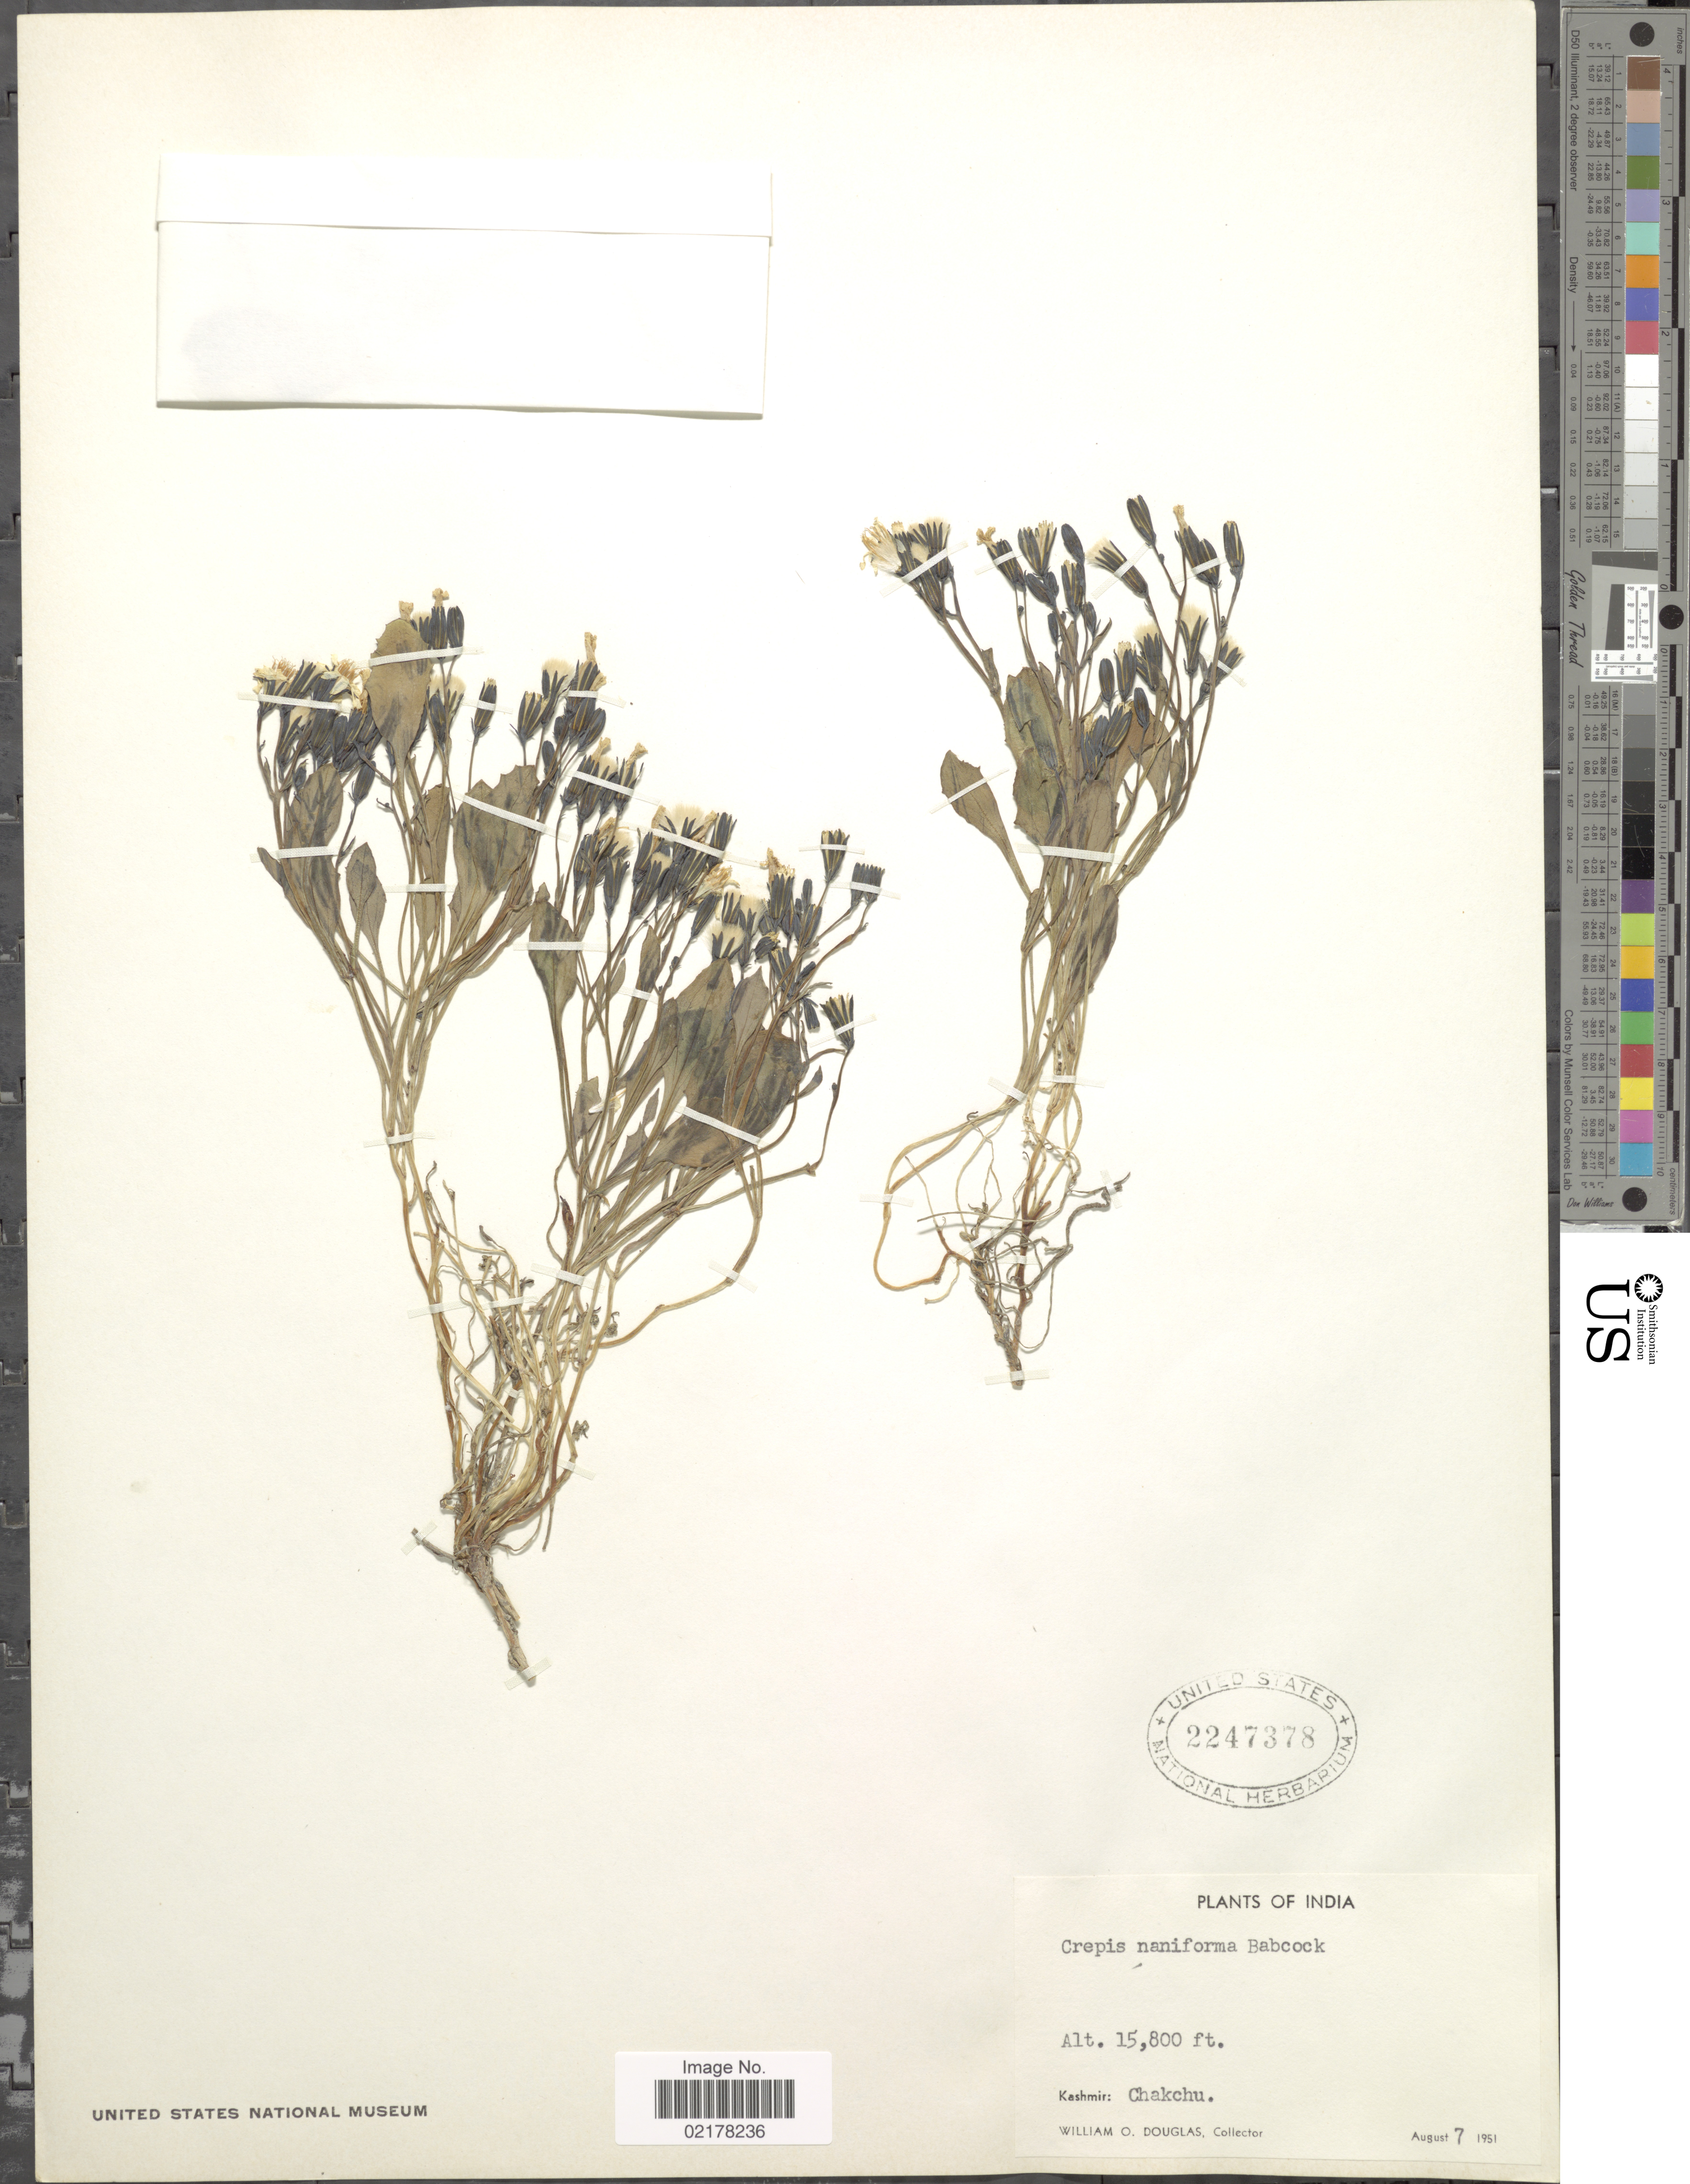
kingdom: Plantae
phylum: Tracheophyta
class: Magnoliopsida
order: Asterales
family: Asteraceae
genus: Crepis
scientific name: Crepis naniformis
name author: Babc.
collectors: W. Douglas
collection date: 1951-02-07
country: India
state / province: Jammu and Kashmir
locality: Kashmir: Chakchu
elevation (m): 4816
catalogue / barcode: US 2247378